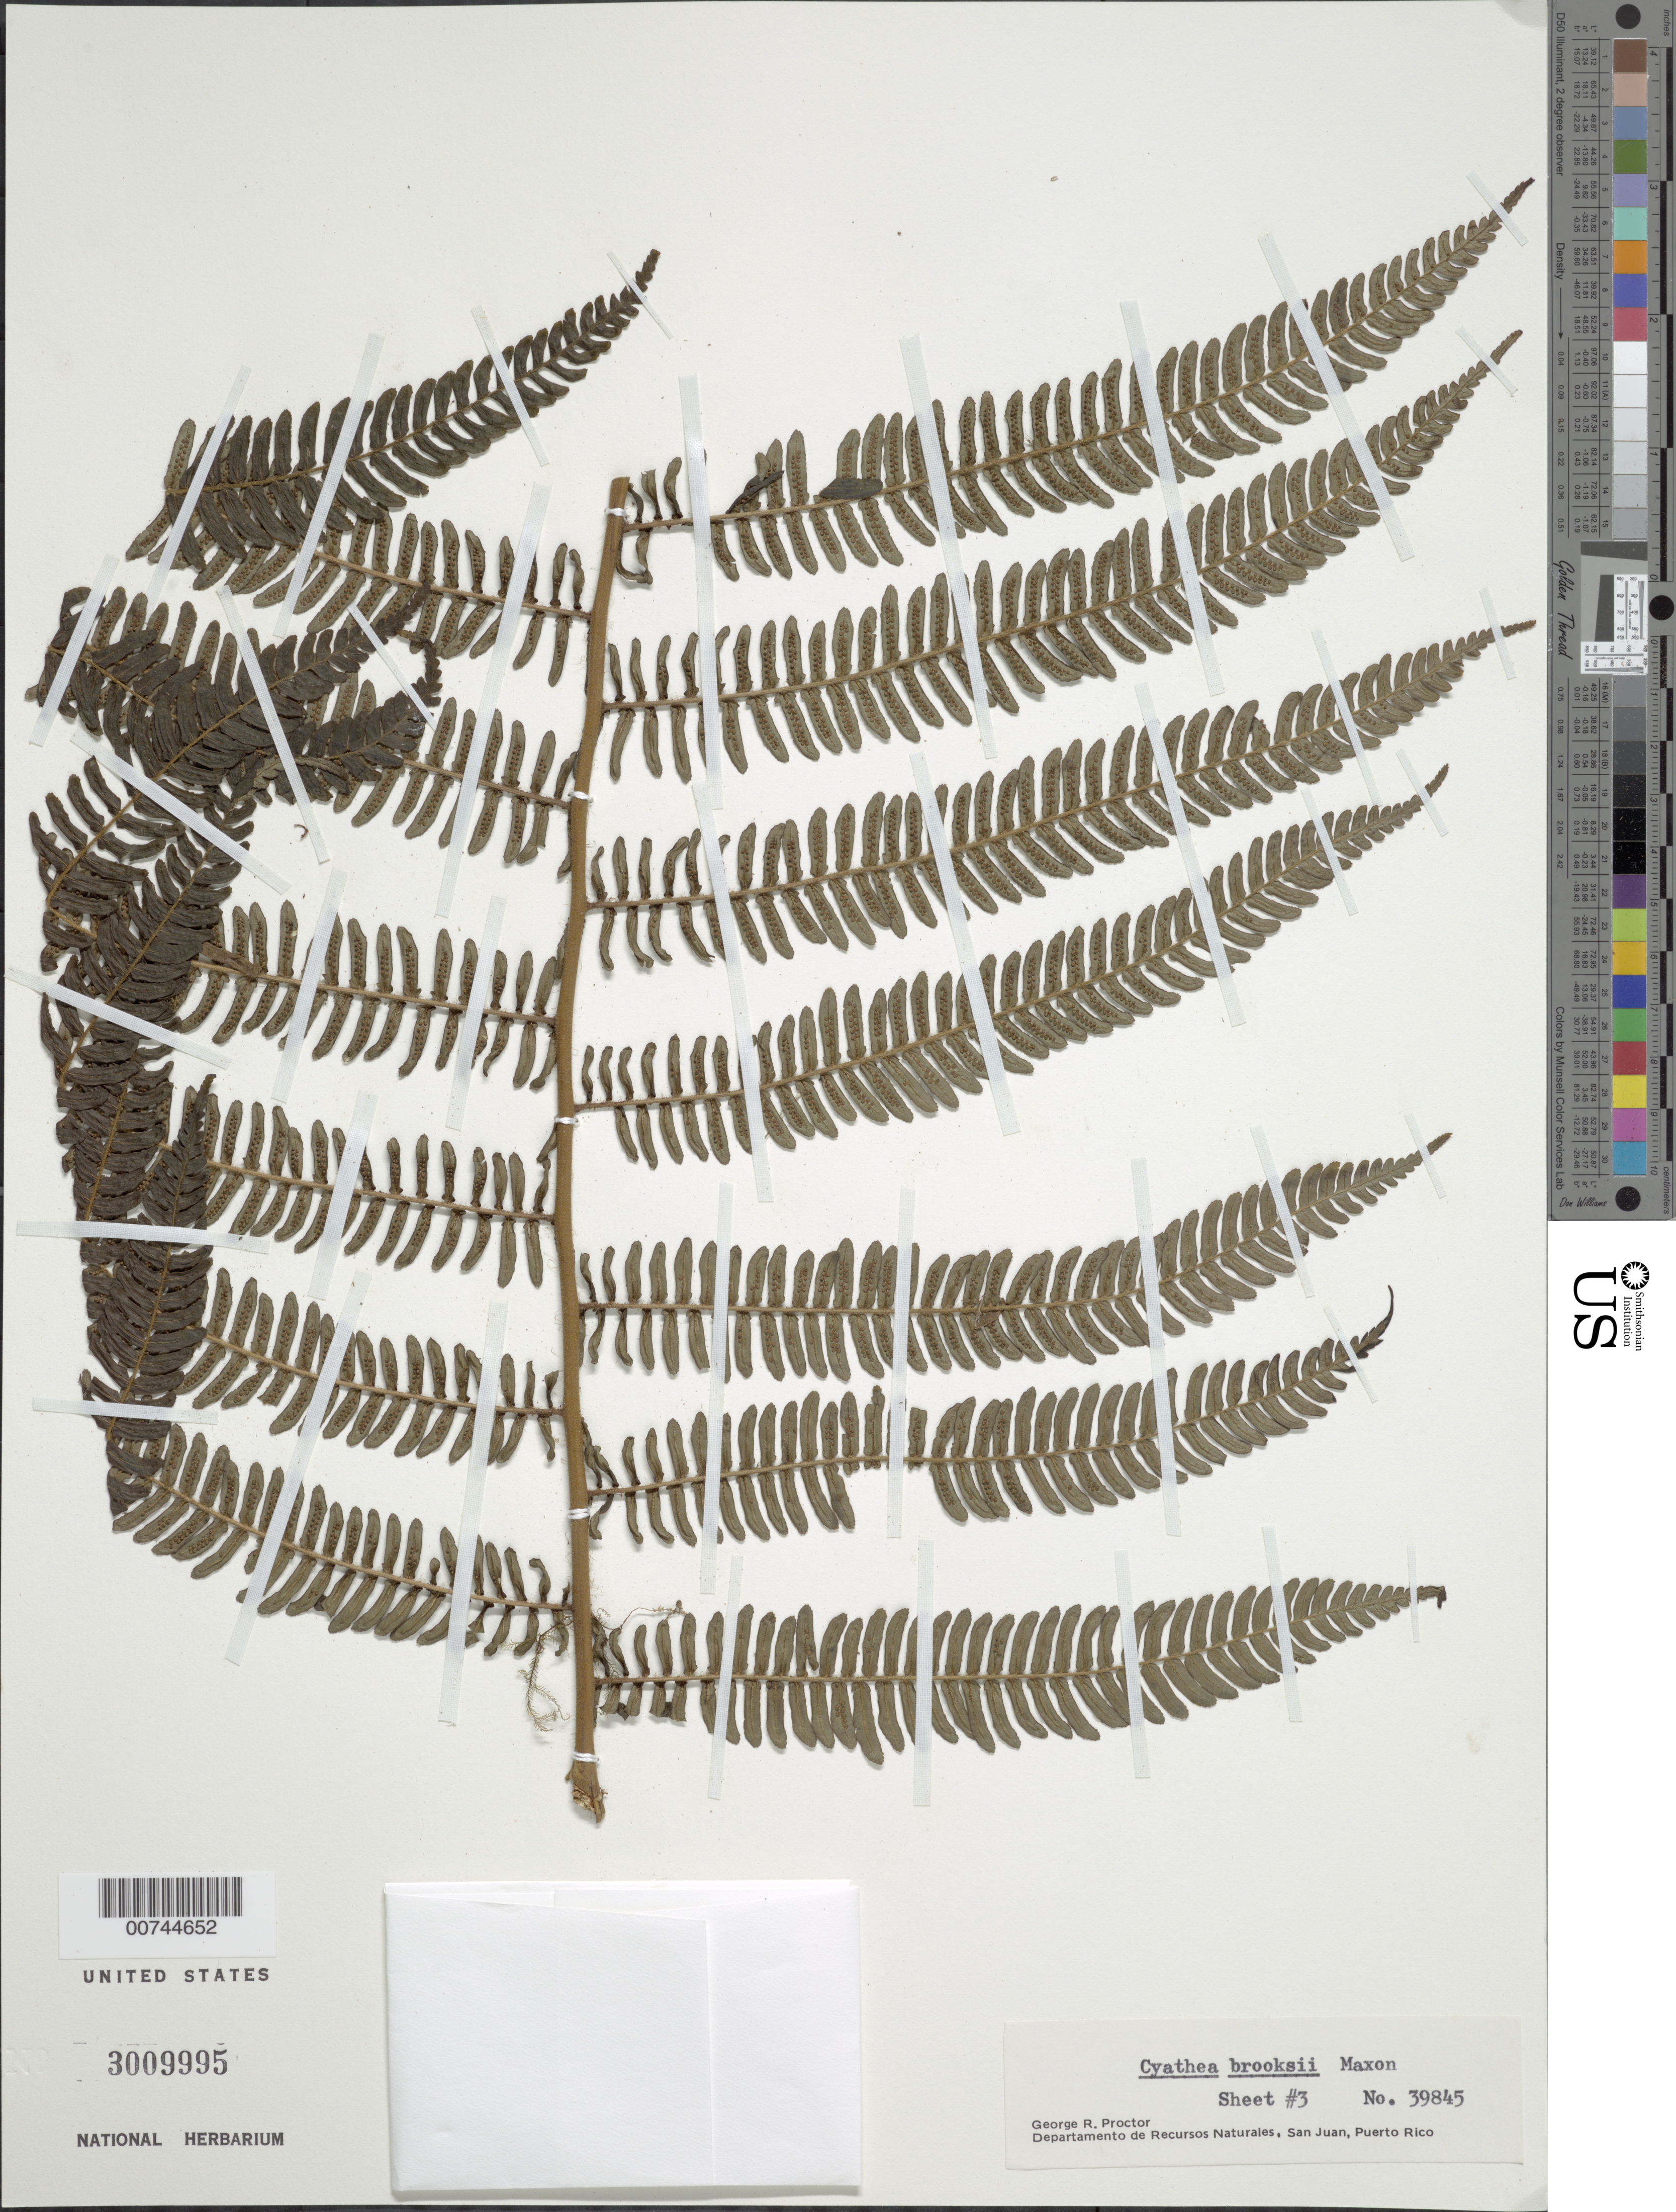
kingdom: Plantae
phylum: Tracheophyta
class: Polypodiopsida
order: Cyatheales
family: Cyatheaceae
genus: Alsophila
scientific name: Alsophila brooksii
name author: (Maxon) R.M. Tryon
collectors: G. R. Proctor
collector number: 39845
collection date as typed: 23 Nov 1983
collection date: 1983-11-23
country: Puerto Rico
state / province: San Germán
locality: Maricao State Forest: S of Road 120, mountain slope just WSW of Observation Tower. Municipio San Germán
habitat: On rocky (serpentine) slope, in moist shaded humus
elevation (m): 840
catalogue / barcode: US 3009995